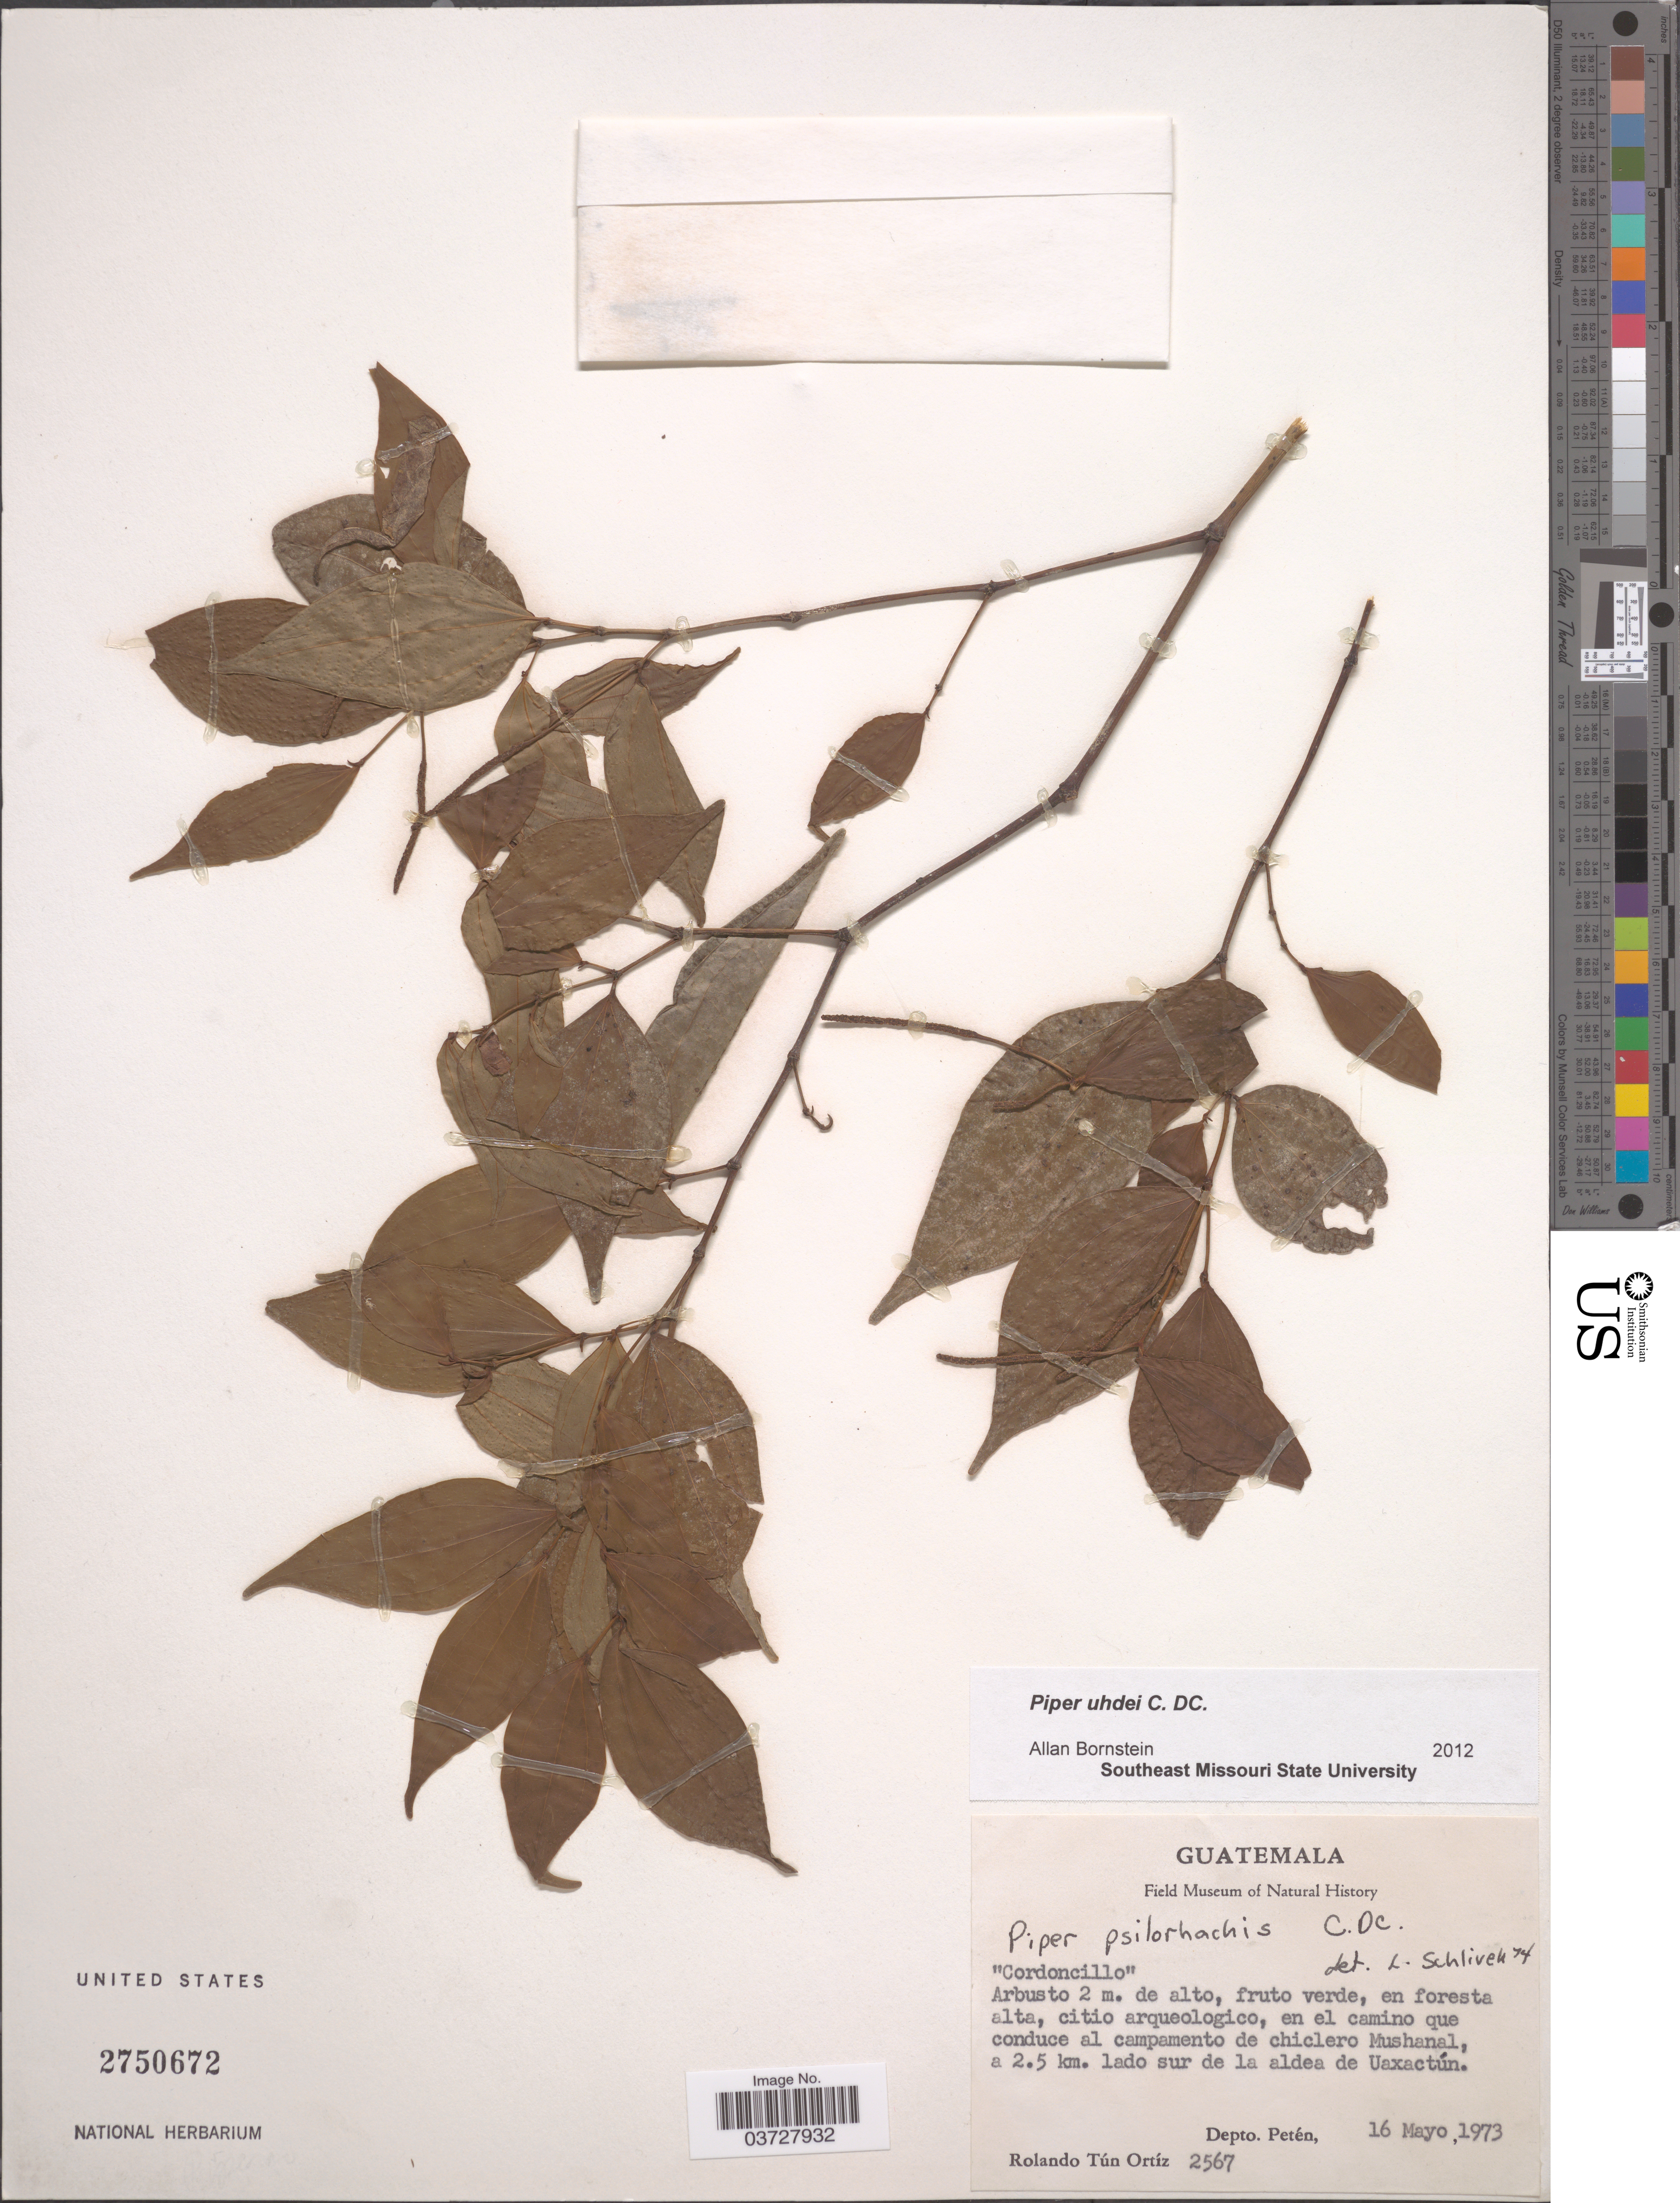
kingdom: Plantae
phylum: Tracheophyta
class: Magnoliopsida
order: Piperales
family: Piperaceae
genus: Piper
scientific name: Piper uhdei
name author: C. DC.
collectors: R. T. Ortíz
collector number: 2567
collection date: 1973-05-16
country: Guatemala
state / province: El Peten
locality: En el camino que conduce al campamento de chiclero Mushanal, a 2.5 km. lado sur de la aldea de Uaxactún. Depto. Petén.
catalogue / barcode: US 2750672